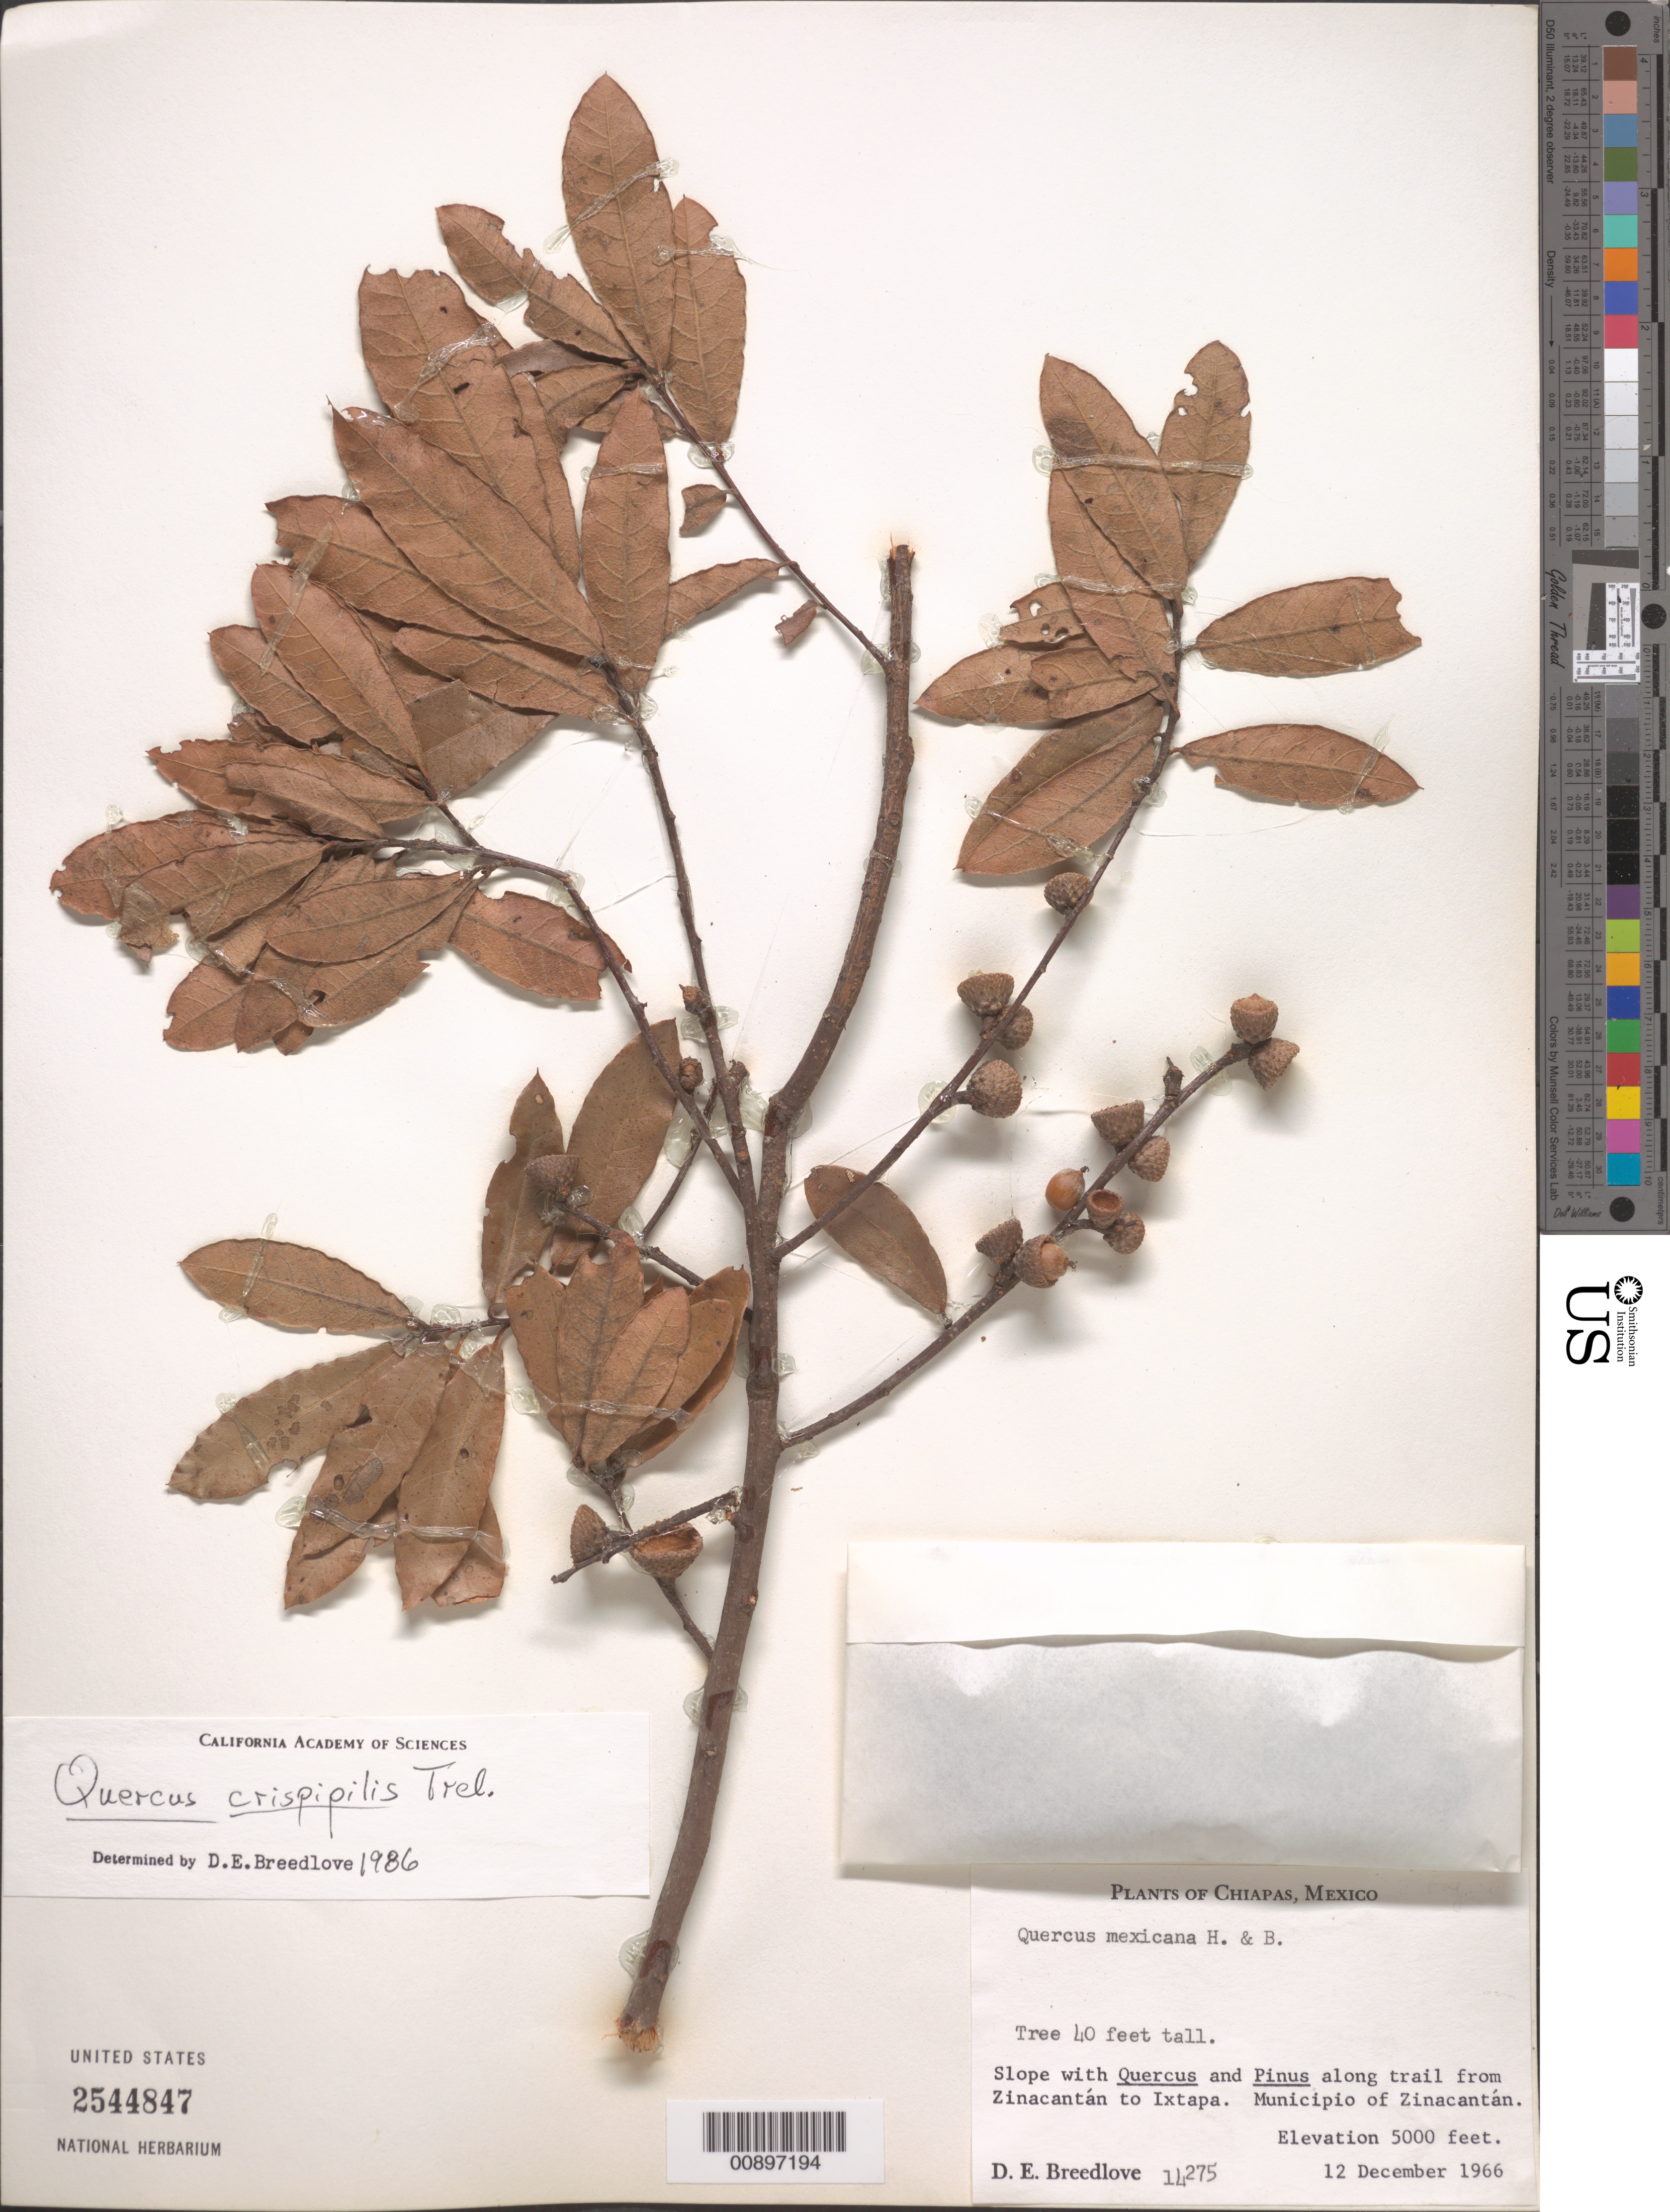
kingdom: Plantae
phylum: Tracheophyta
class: Magnoliopsida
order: Fagales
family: Fagaceae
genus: Quercus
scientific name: Quercus crispipilis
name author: Trel.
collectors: D. E. Breedlove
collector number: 14275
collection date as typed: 12 Dec 1966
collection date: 1966-12-12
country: Mexico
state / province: Chiapas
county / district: Zinacantán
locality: Along trail from Zinacantán to Ixtapa. Municipio of Zinacantán, Chiapas.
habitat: Slope with Quercus and Pinus along trail.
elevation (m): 1524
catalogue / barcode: US 2544847